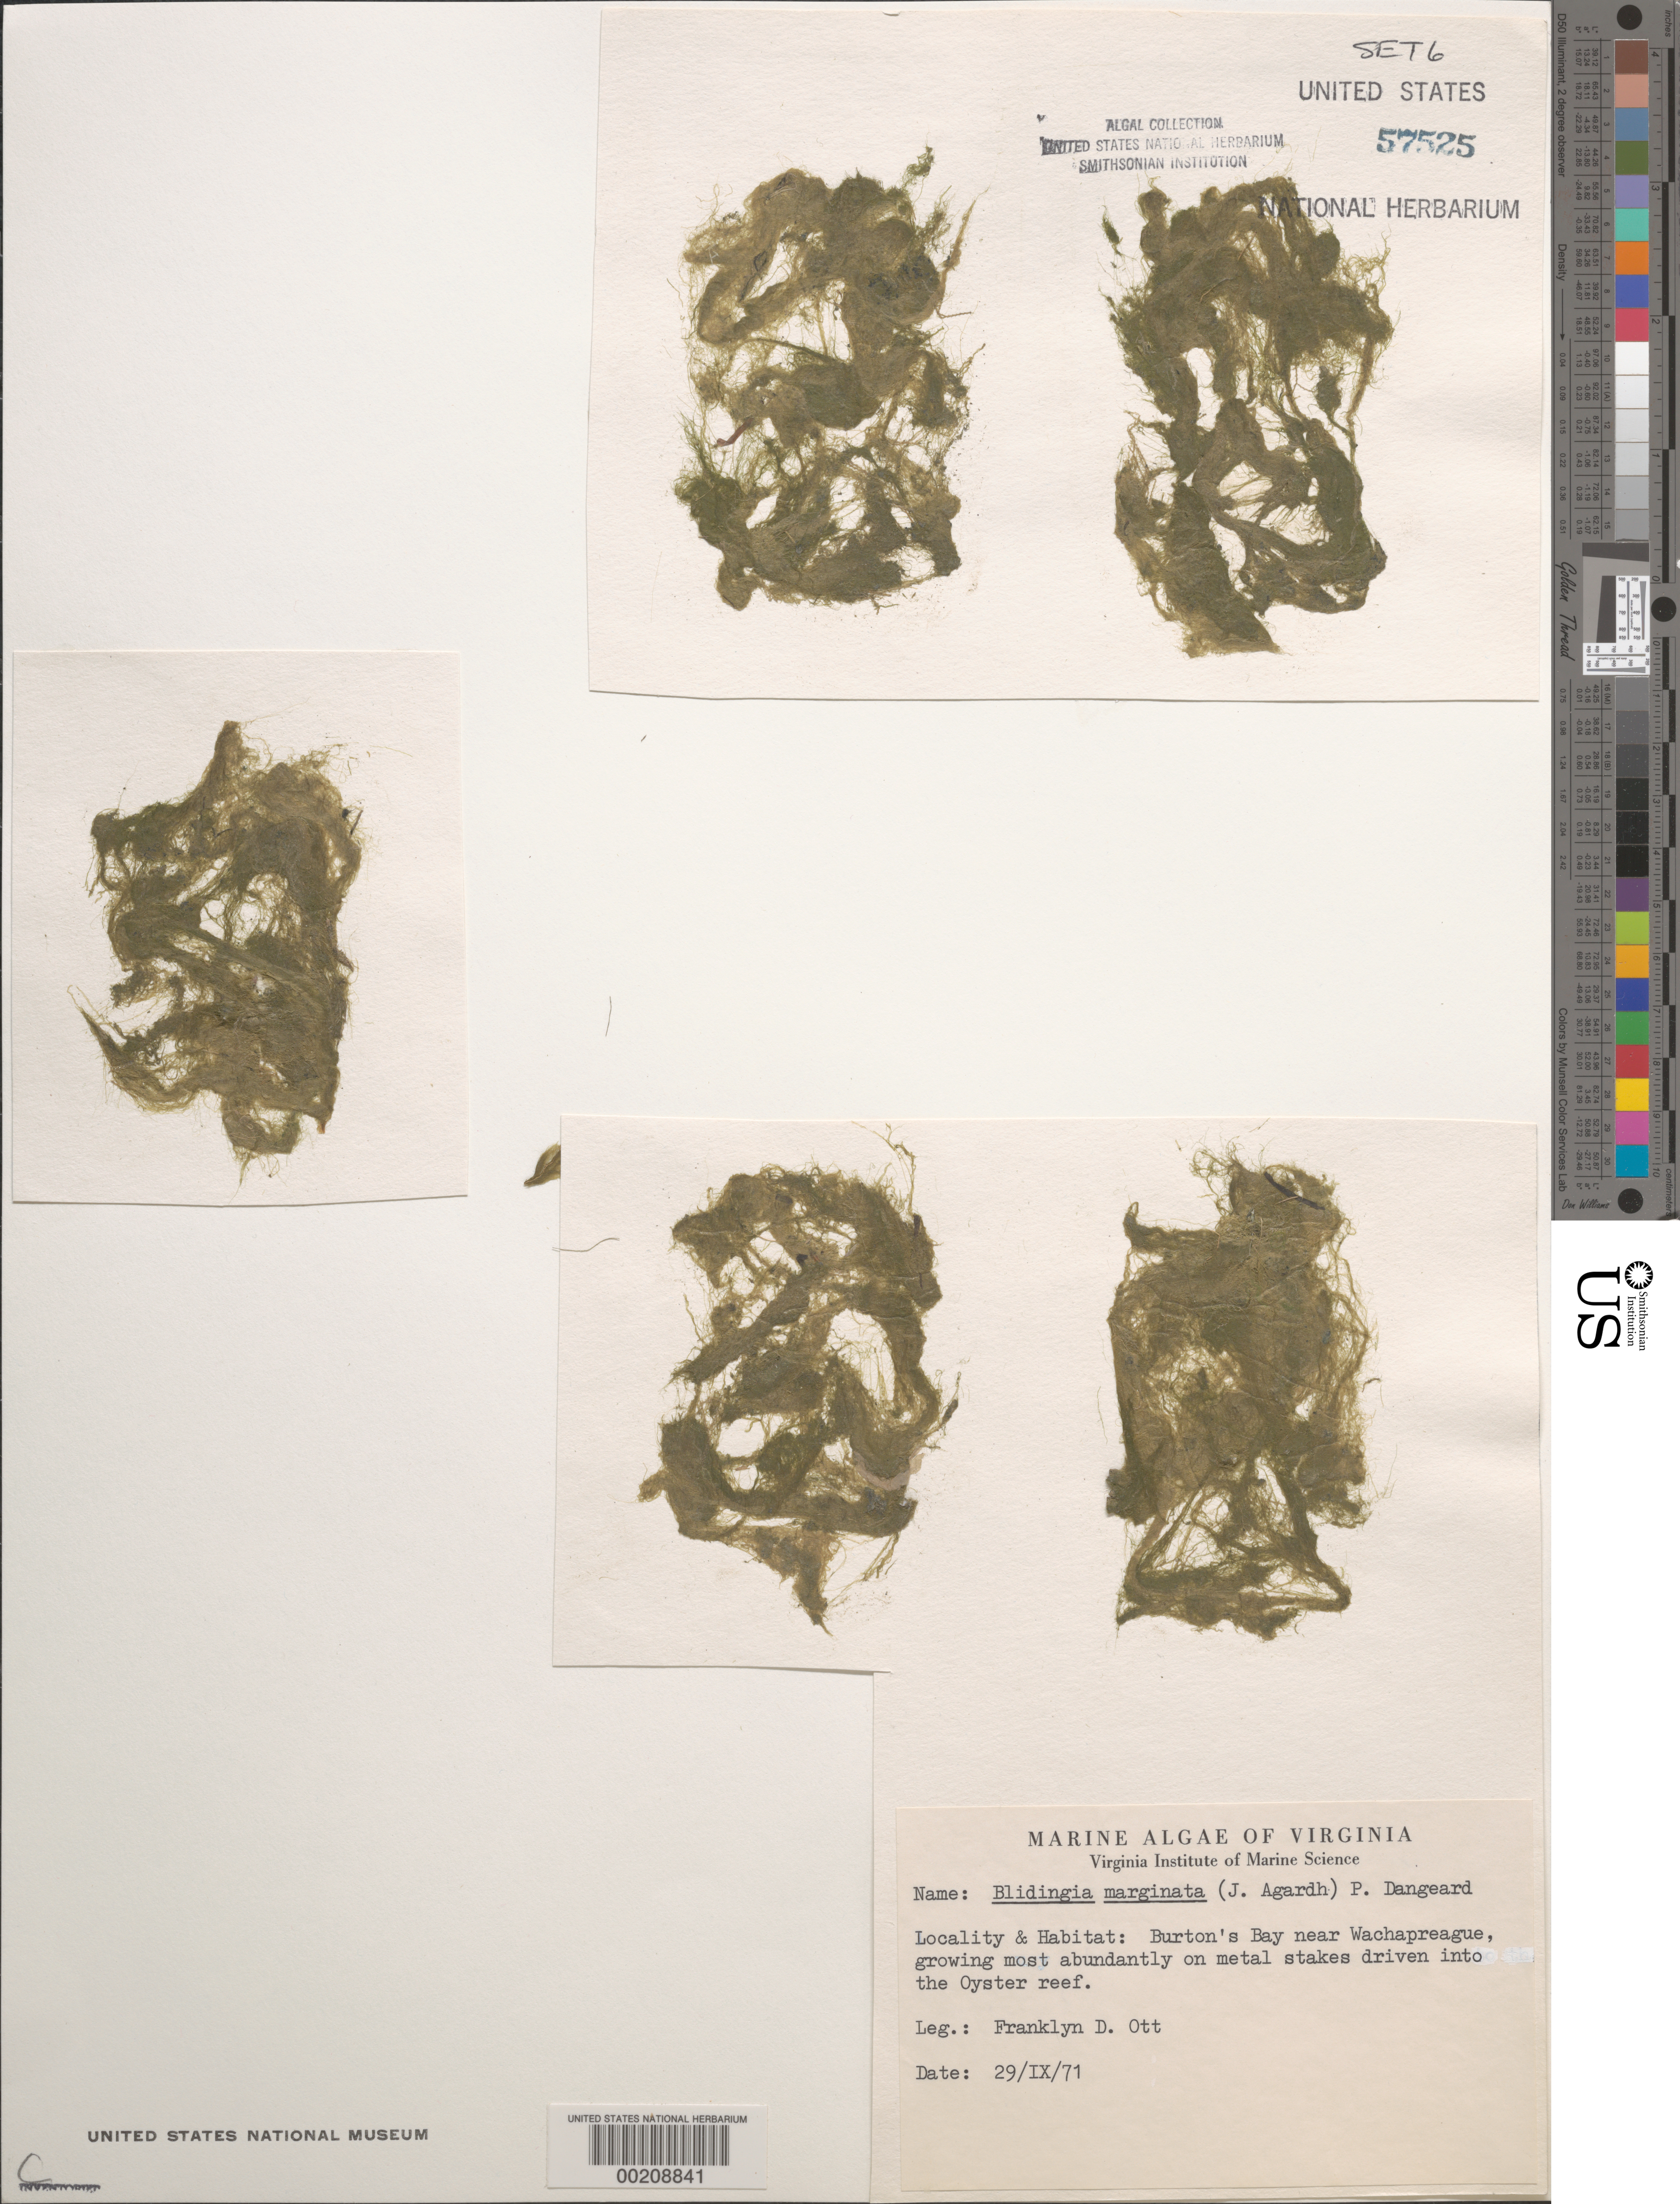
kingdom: Plantae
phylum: Chlorophyta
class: Ulvophyceae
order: Ulvales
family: Kornmanniaceae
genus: Blidingia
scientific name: Blidingia marginata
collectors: F. Ott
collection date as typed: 29 Sep 1971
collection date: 1971-09-29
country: United States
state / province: Virginia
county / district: Accomack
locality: Wachapreague, near Burton's Bay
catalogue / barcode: US 57525